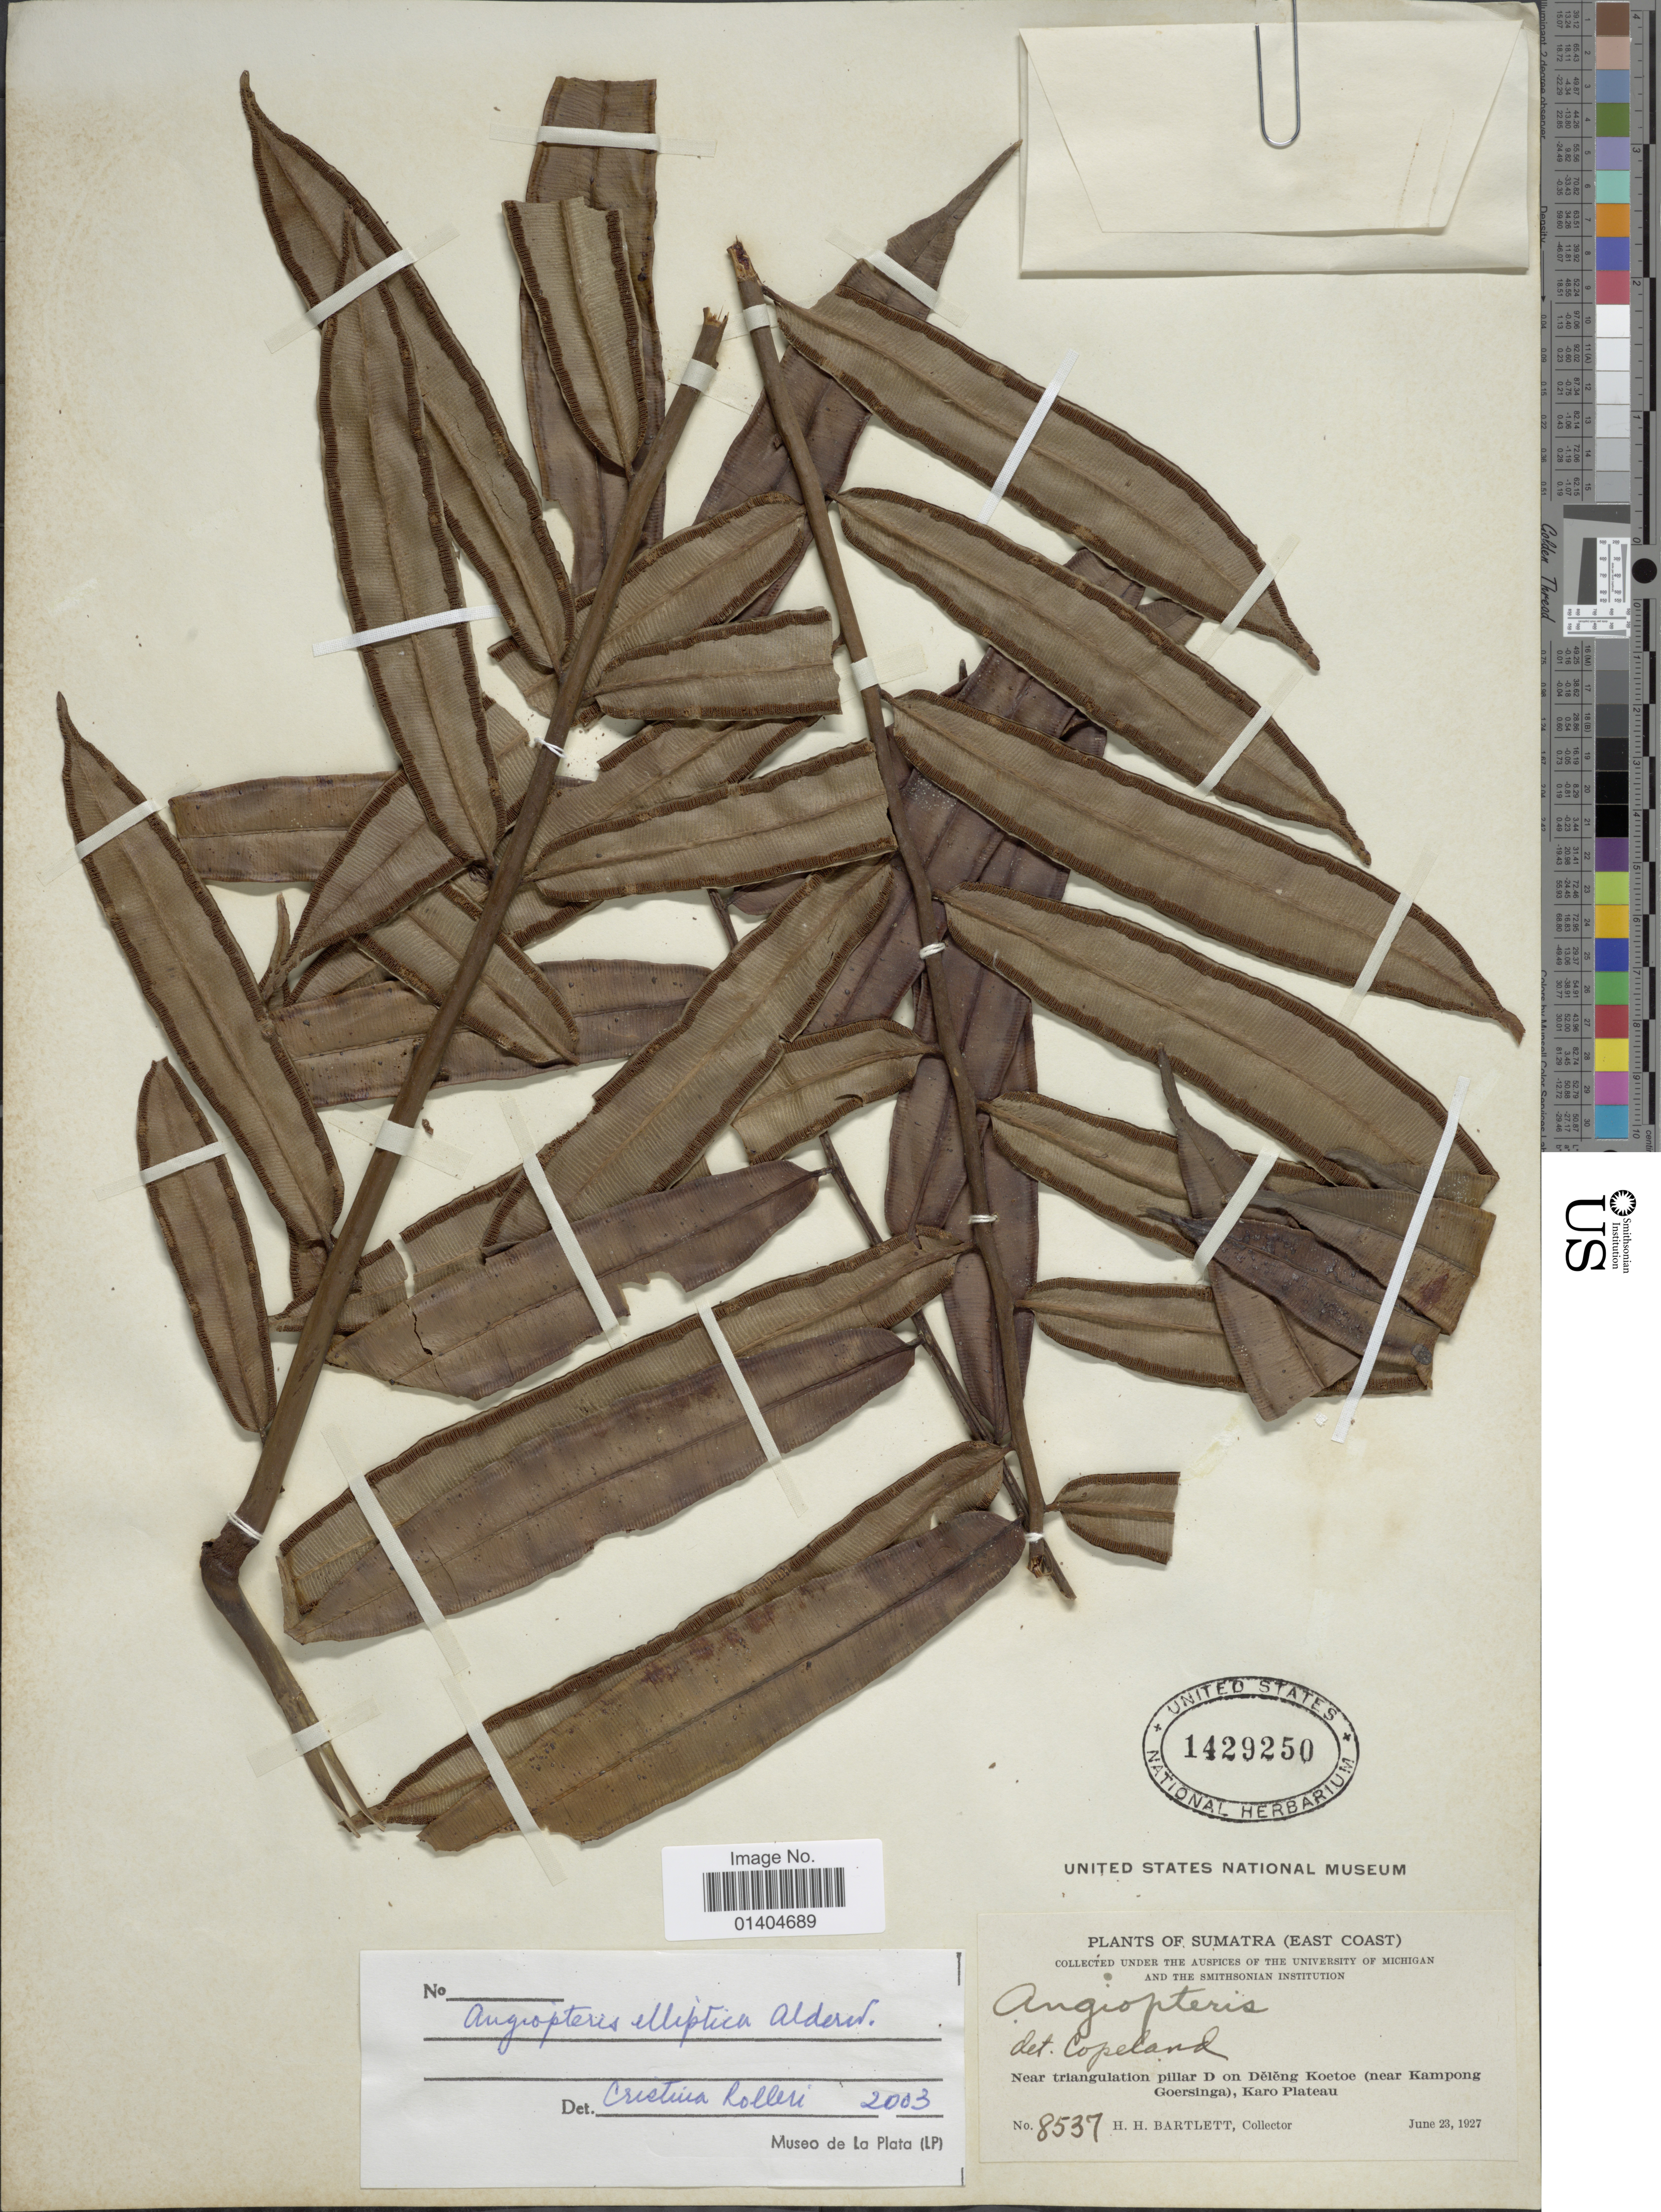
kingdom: Plantae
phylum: Tracheophyta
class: Polypodiopsida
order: Marattiales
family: Marattiaceae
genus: Angiopteris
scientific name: Angiopteris elliptica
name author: Alderw.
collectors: H. H. Bartlett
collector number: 8537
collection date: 1927-06-23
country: Indonesia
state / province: Sumatra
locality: Near triangulation pillar D on Deleng Koetoe (near Kampong Goersinga), Karo Plateau. Sumatra (east coast)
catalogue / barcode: US 1429250